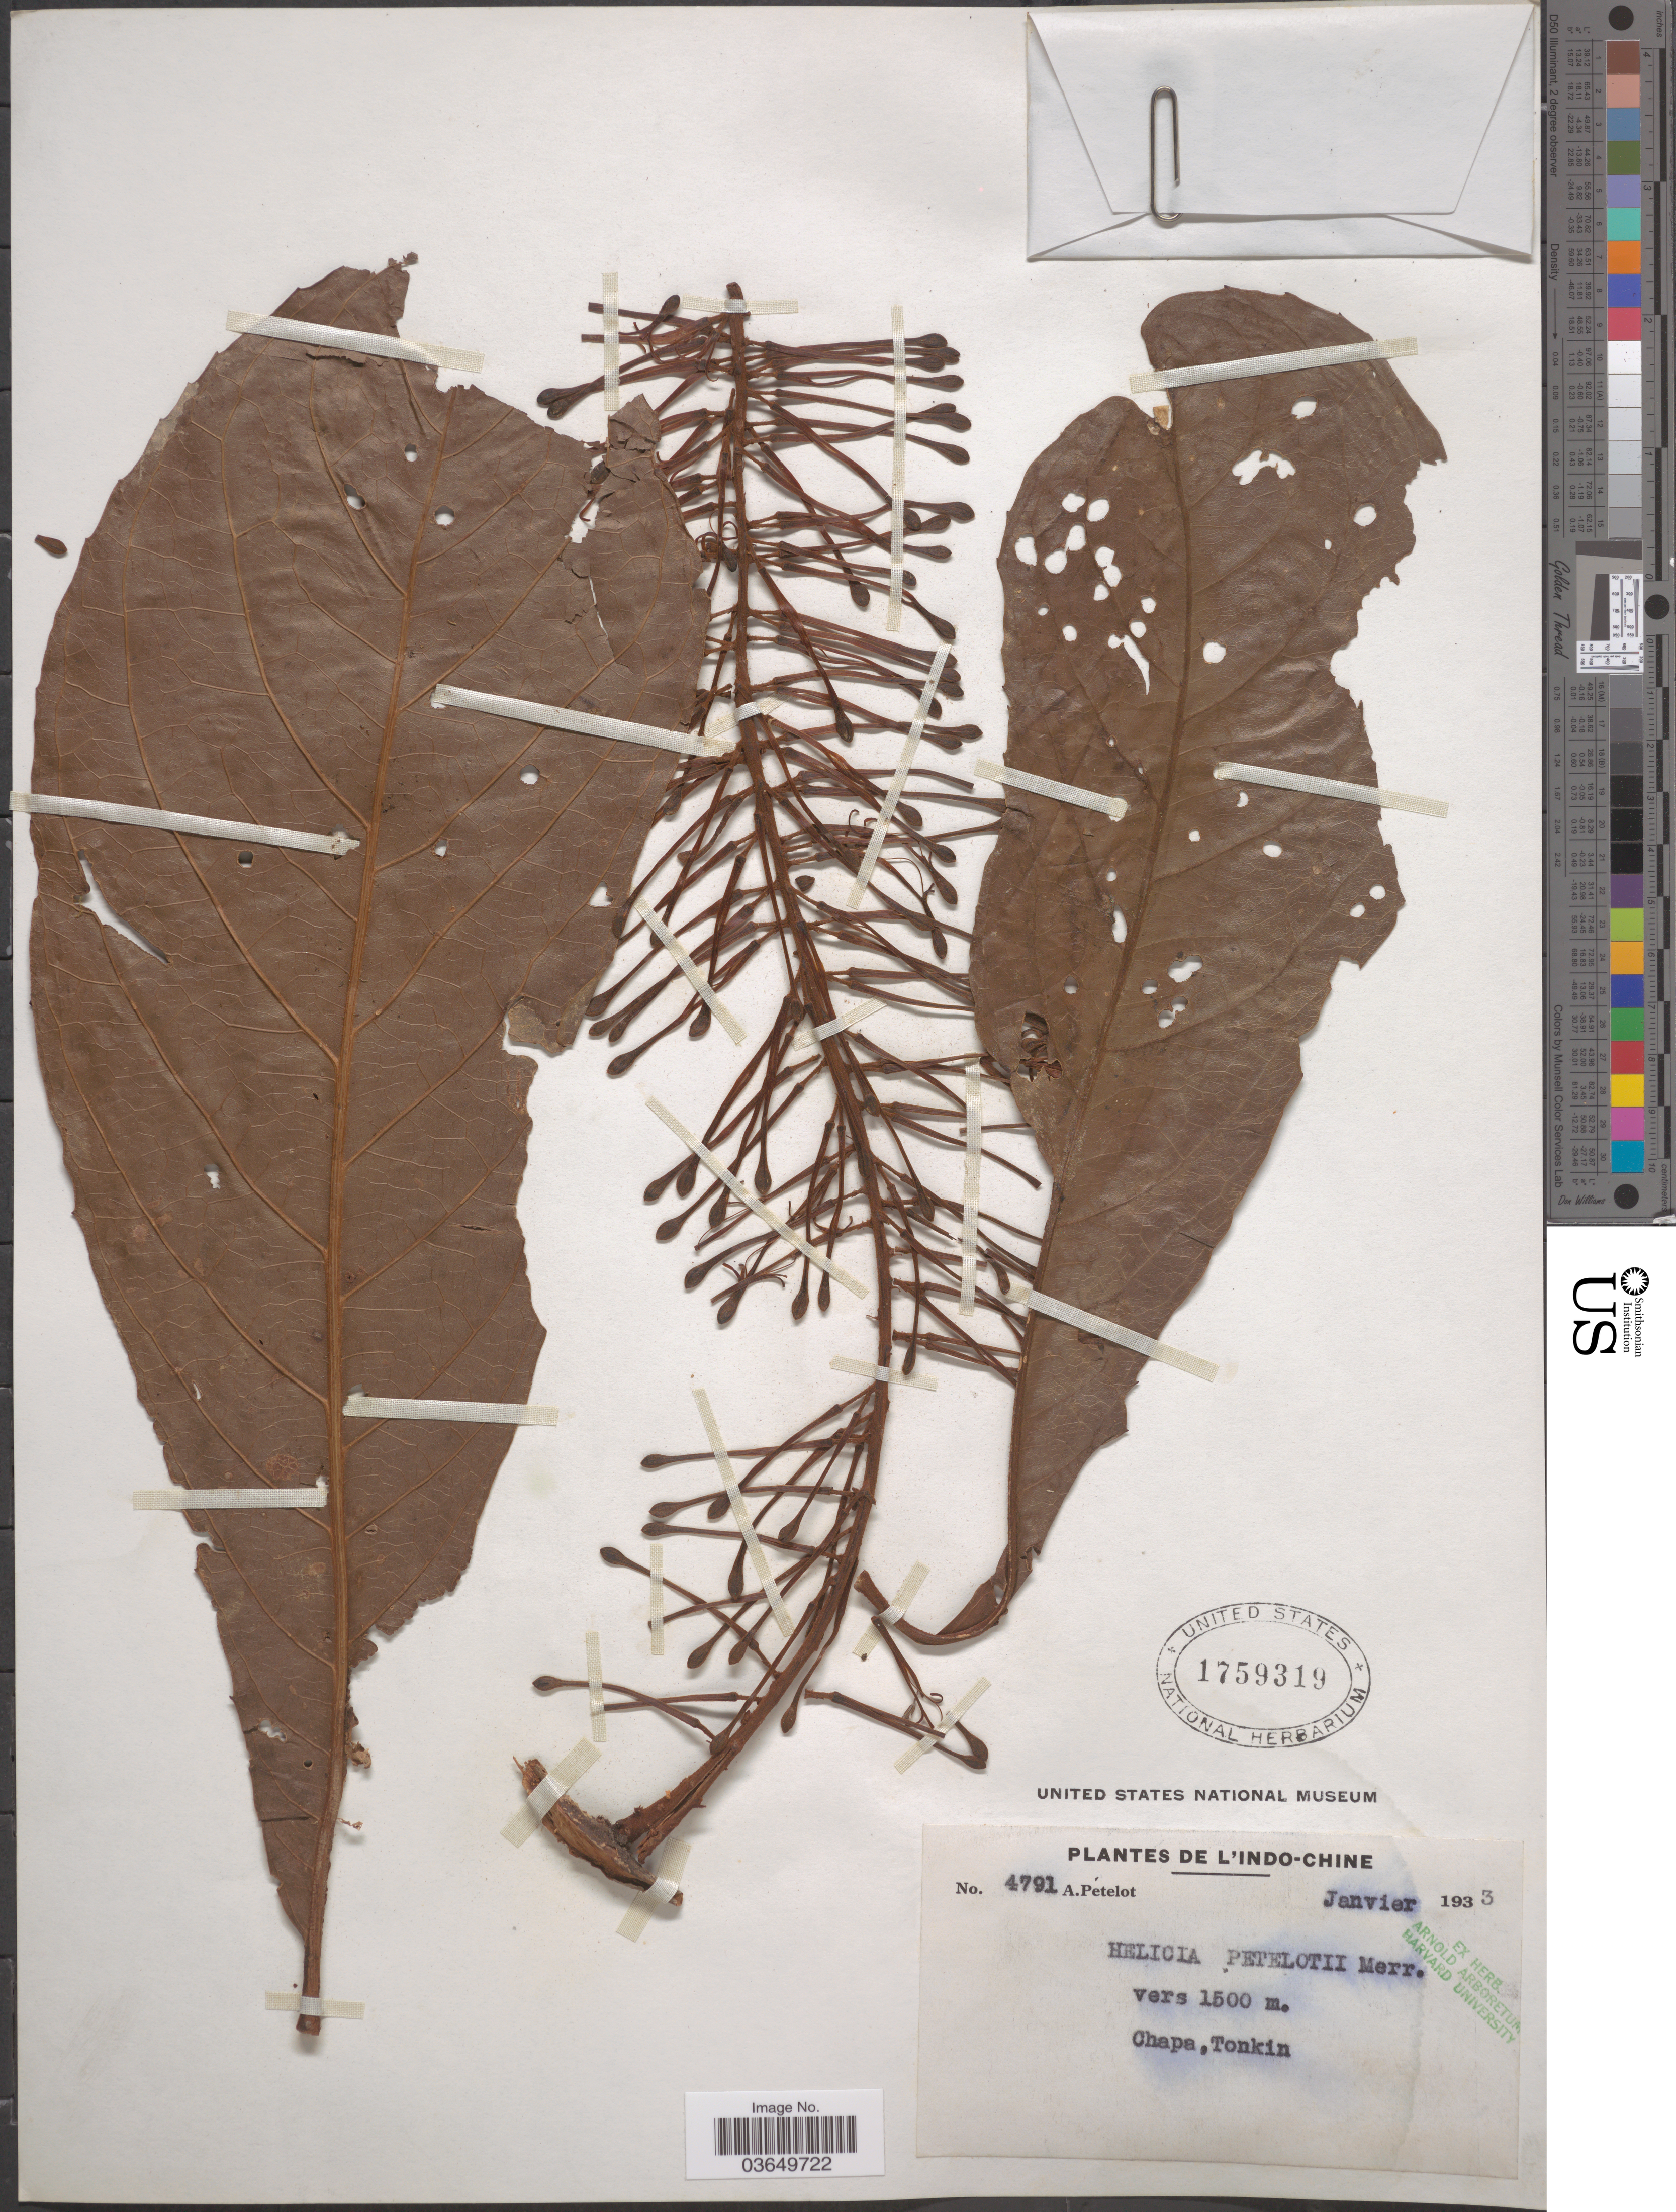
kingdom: Plantae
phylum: Tracheophyta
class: Magnoliopsida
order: Proteales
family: Proteaceae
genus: Helicia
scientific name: Helicia petelotii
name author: Merr.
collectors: A. Petelot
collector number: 4791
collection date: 1933-01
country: Vietnam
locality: Indo-Chine. Chapa, Tonkin.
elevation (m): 1500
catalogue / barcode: US 1759319